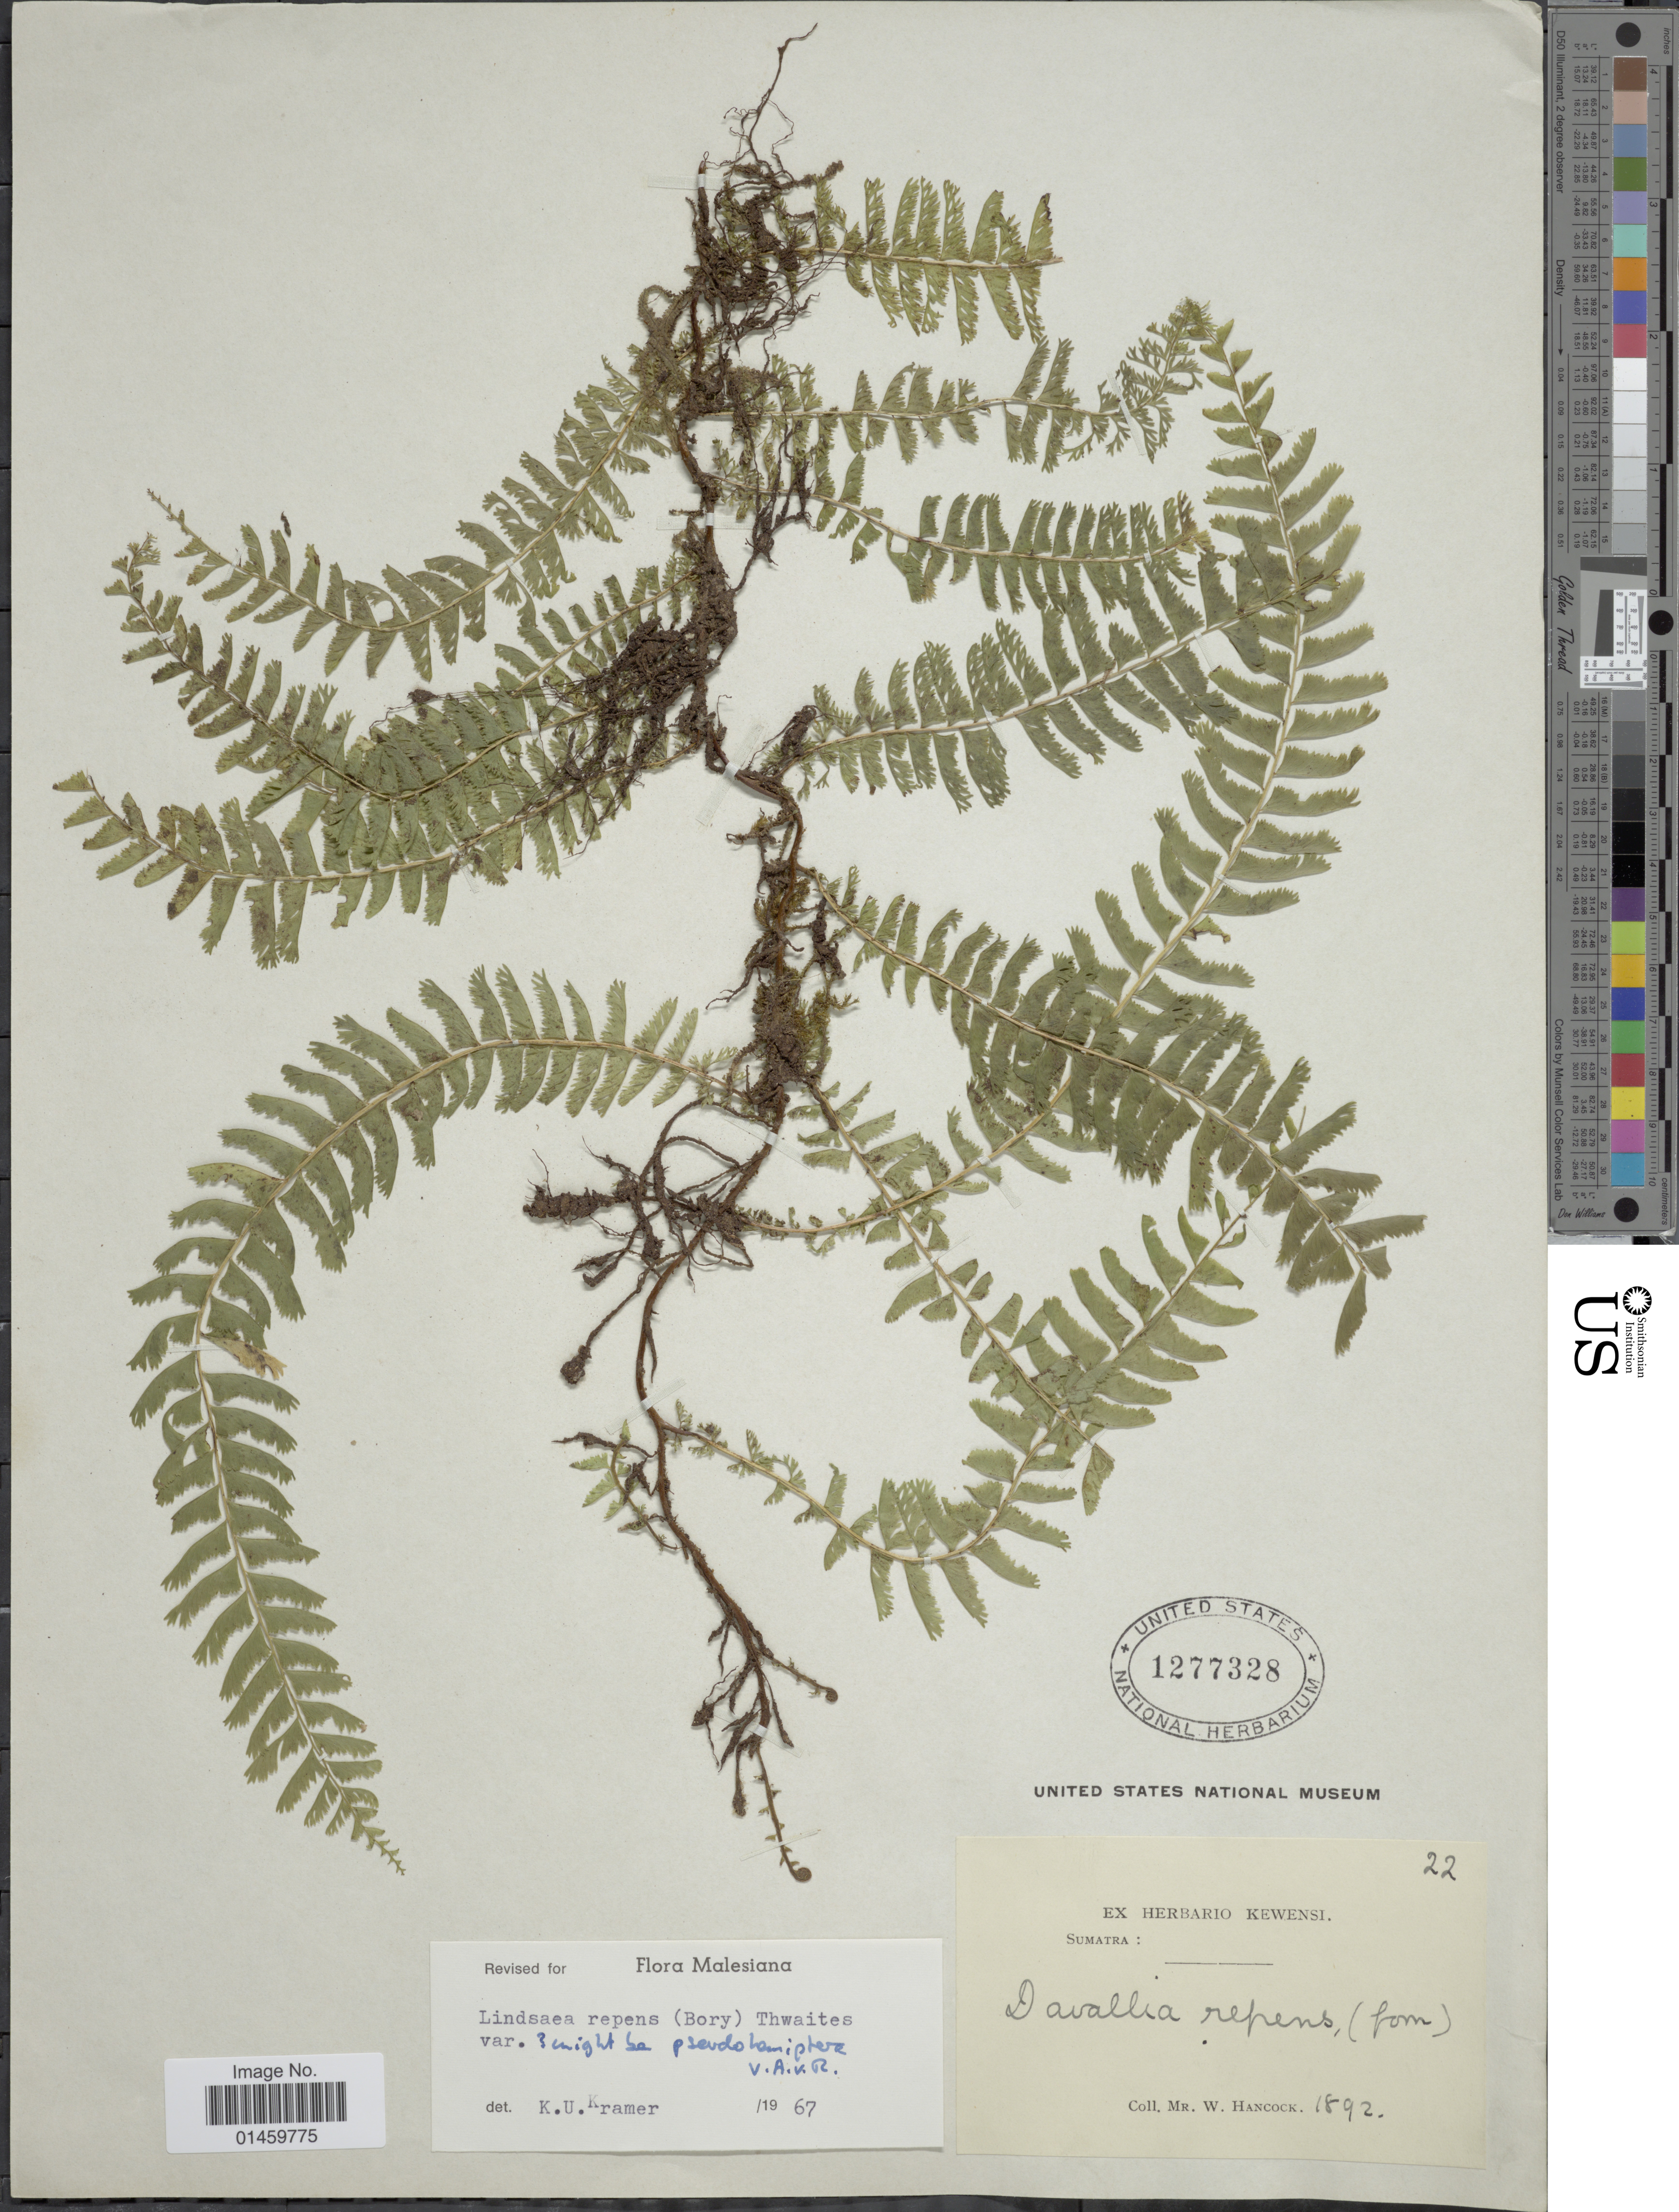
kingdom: Plantae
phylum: Tracheophyta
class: Polypodiopsida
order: Polypodiales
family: Lindsaeaceae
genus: Lindsaea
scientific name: Lindsaea repens var. pseudohemiptera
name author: Alderw.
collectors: W. Hancock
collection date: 1892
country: Indonesia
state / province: Sumatra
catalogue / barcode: US 1277328